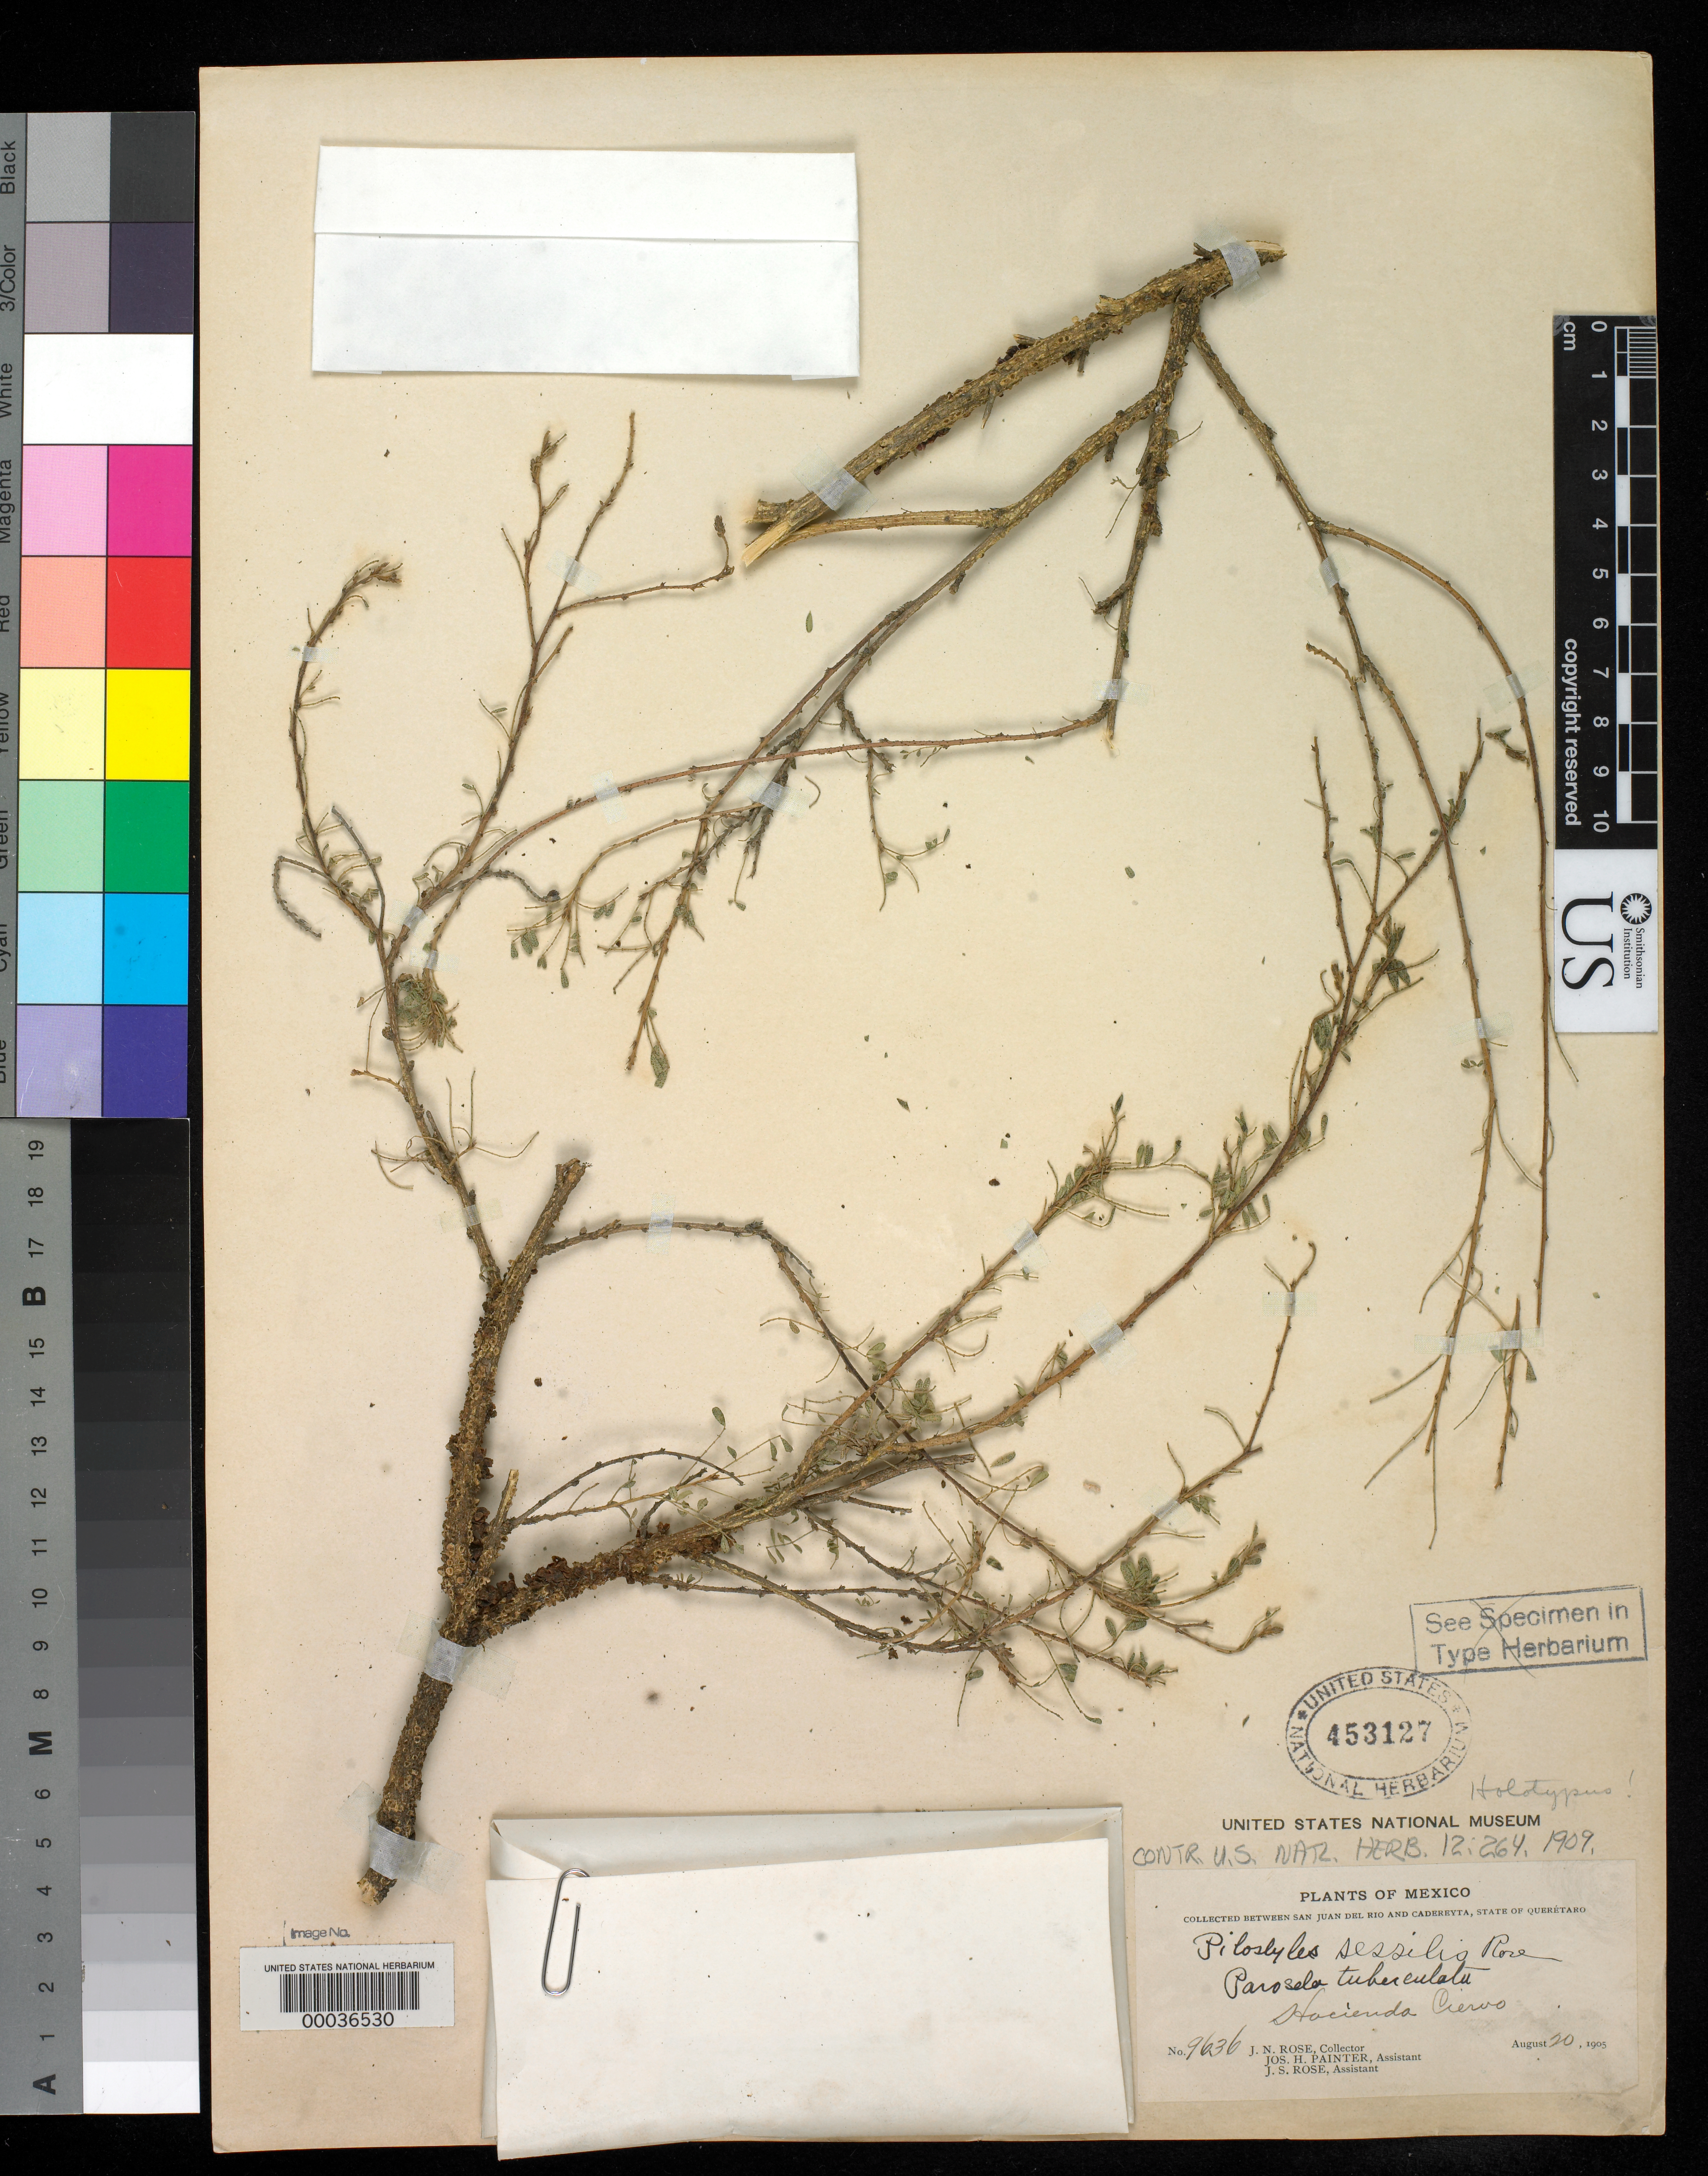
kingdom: Plantae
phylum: Tracheophyta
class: Magnoliopsida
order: Cucurbitales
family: Apodanthaceae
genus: Pilostyles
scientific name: Pilostyles sessilis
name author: Rose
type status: Syntype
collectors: J. N. Rose, J. H. Painter & J. S. Rose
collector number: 9636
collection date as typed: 20 Aug 1905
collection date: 1905-08-20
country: Mexico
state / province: Querétaro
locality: Between San Juan del Rio and Cadereyta, Hacienda Ciervo.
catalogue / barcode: US 453127